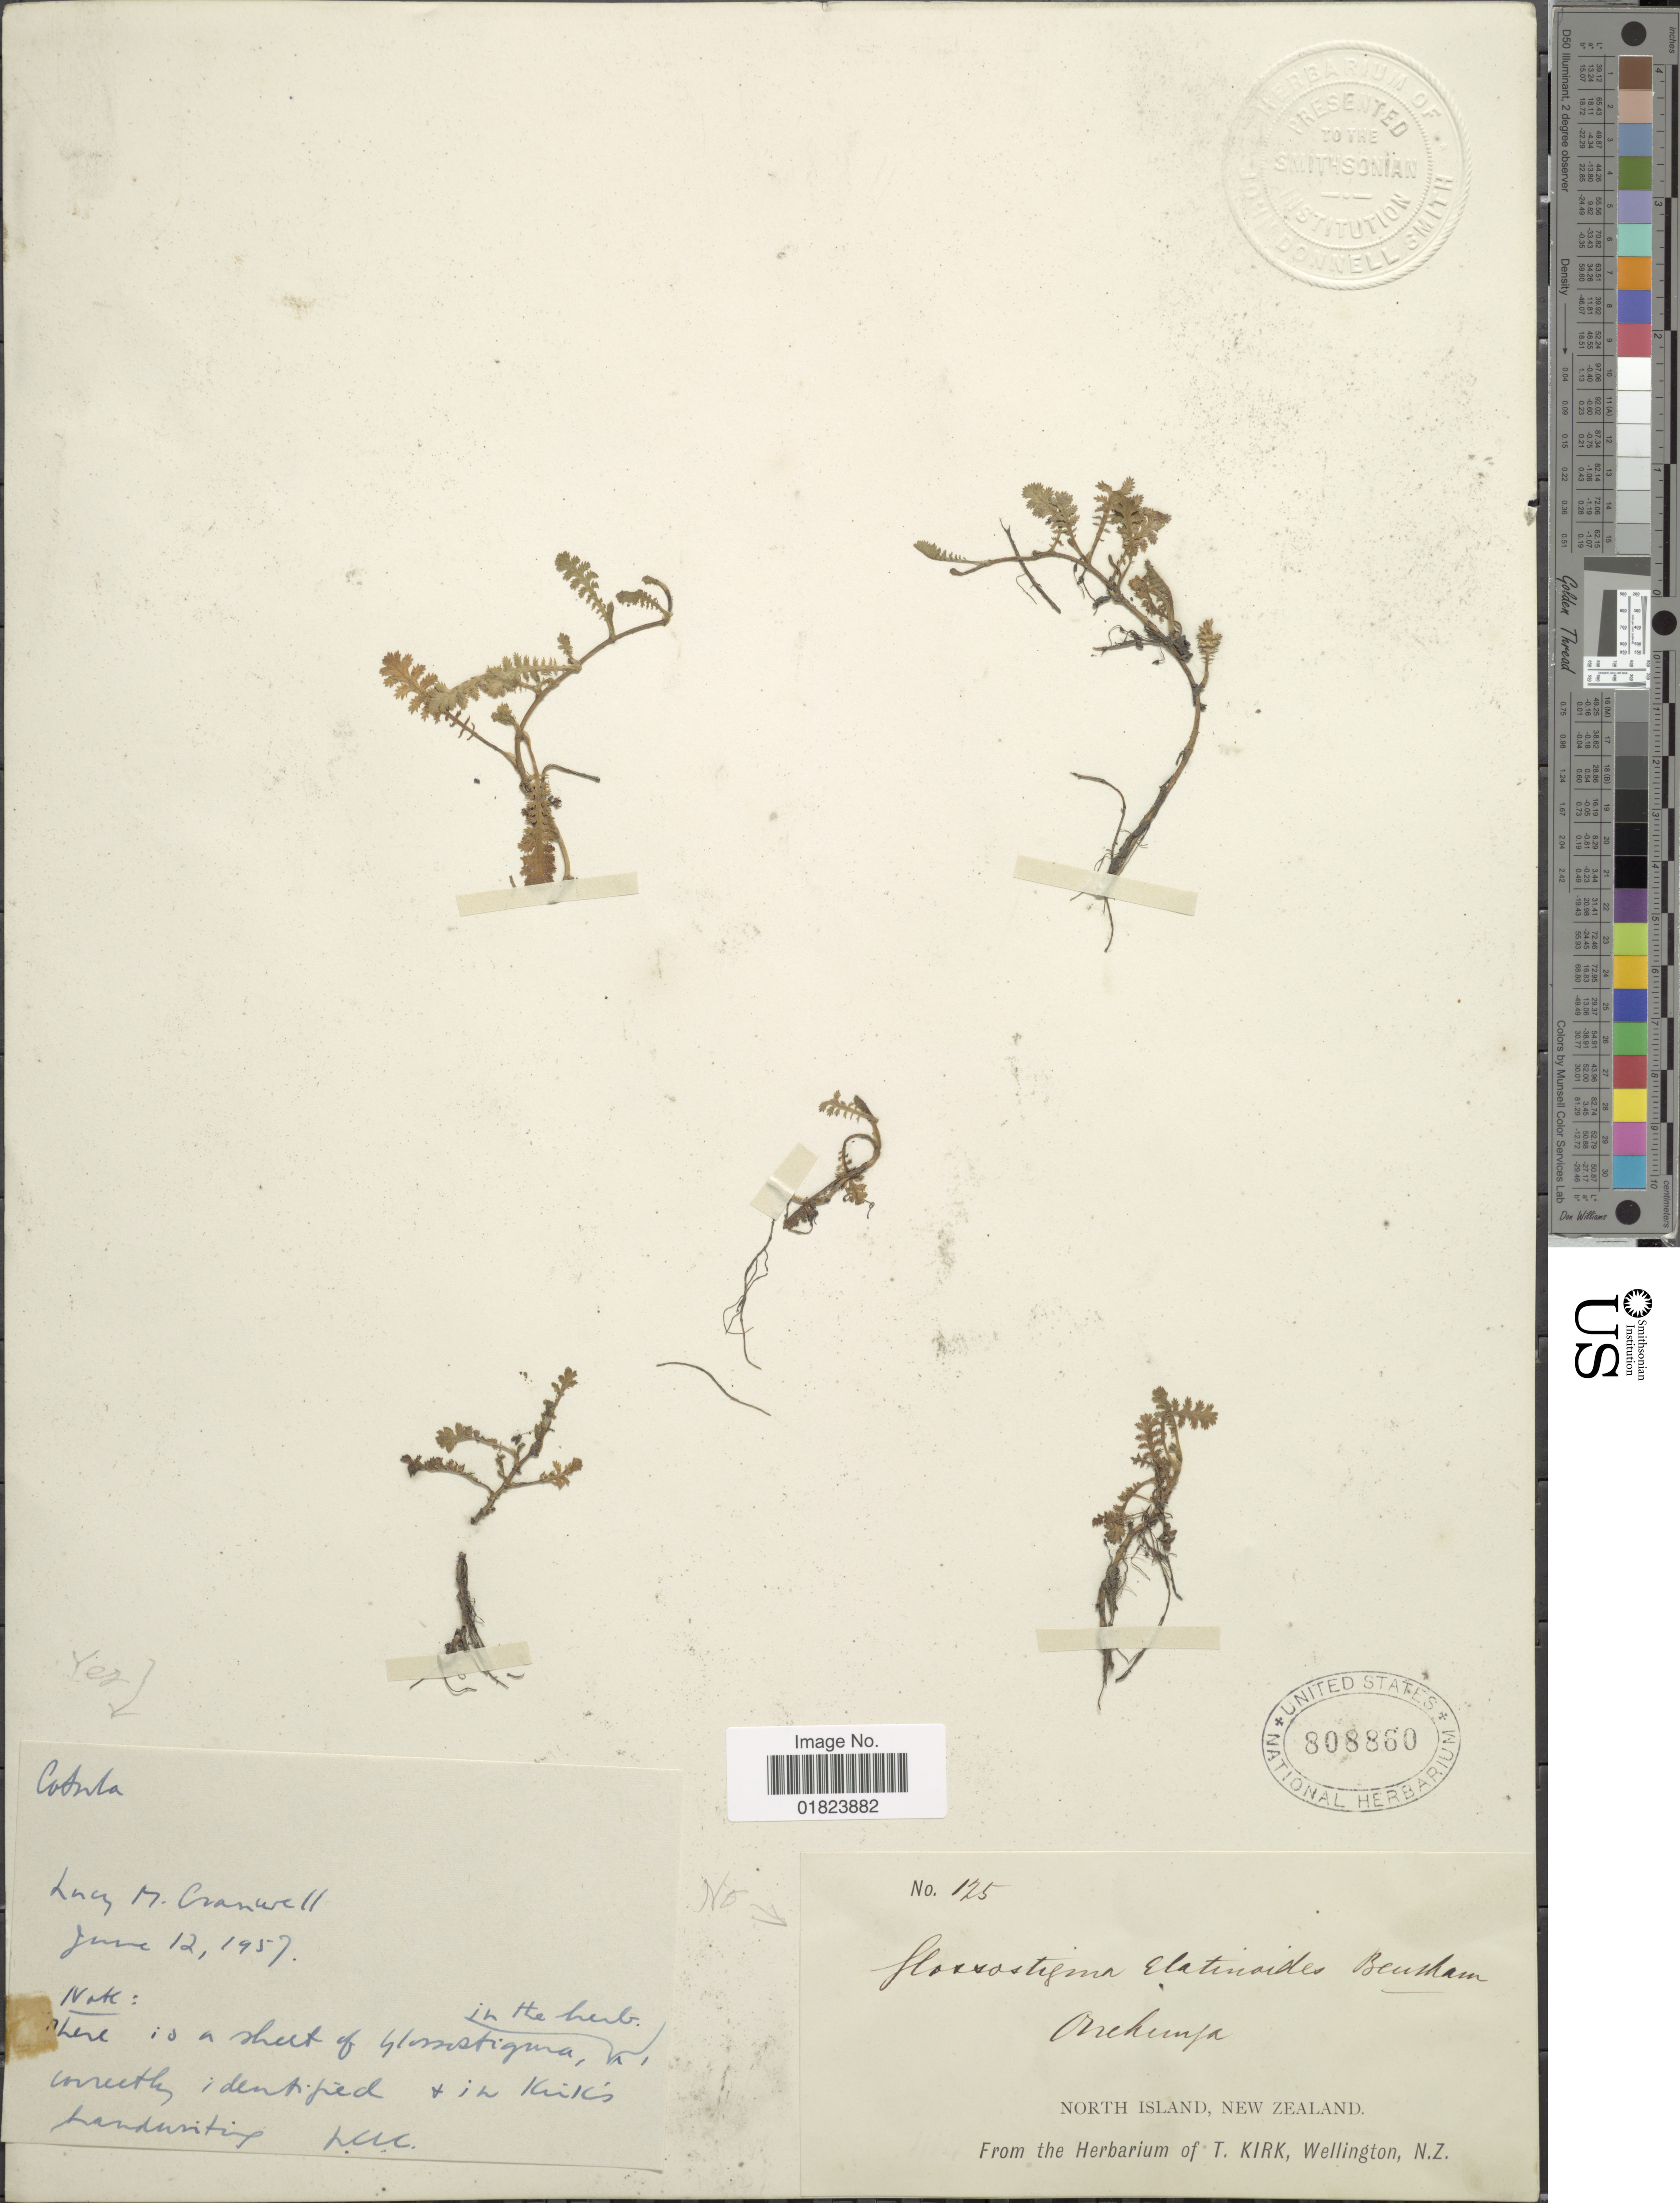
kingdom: Plantae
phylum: Tracheophyta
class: Magnoliopsida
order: Asterales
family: Asteraceae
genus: Cotula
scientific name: Cotula elationoides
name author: Benth.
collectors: L. Cranwell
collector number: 125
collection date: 1957-06-12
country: New Zealand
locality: North Island, Onehunga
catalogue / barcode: US 808860